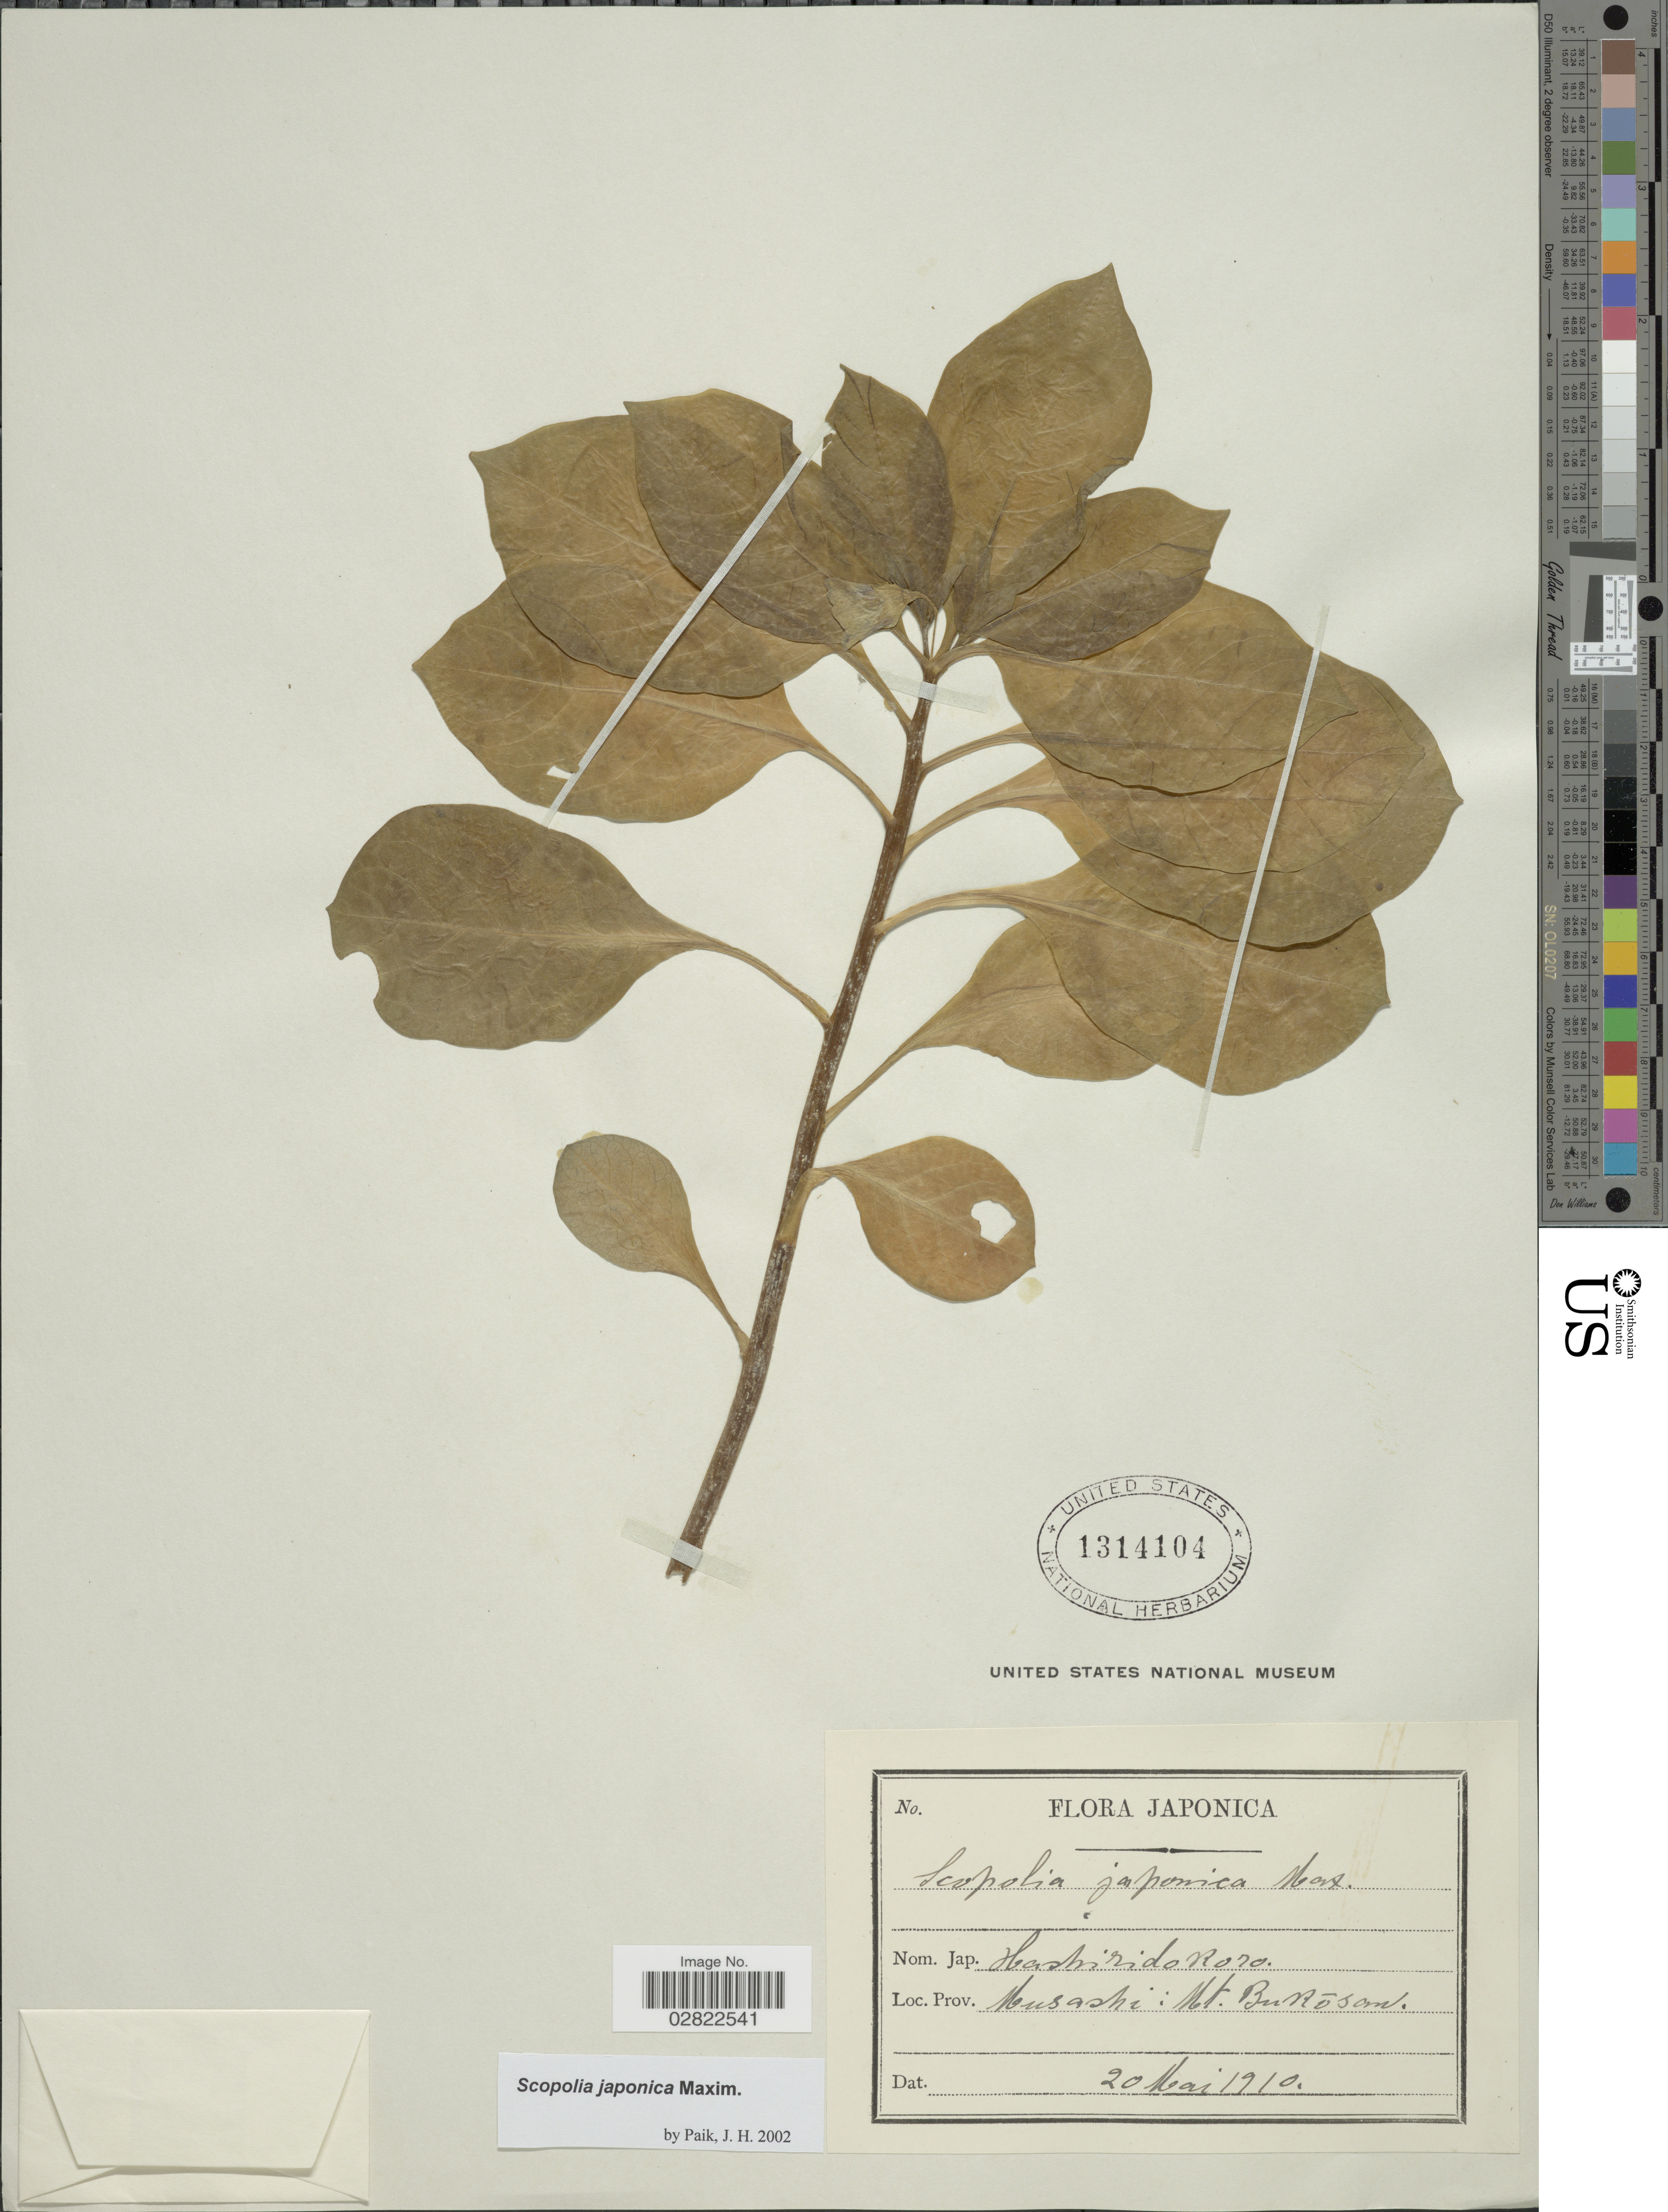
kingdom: Plantae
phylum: Tracheophyta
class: Magnoliopsida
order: Solanales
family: Solanaceae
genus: Scopolia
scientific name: Scopolia japonica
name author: Maxim.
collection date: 1910-05-20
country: Japan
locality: Musashi: Mt. Bukosan.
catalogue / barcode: US 1314104